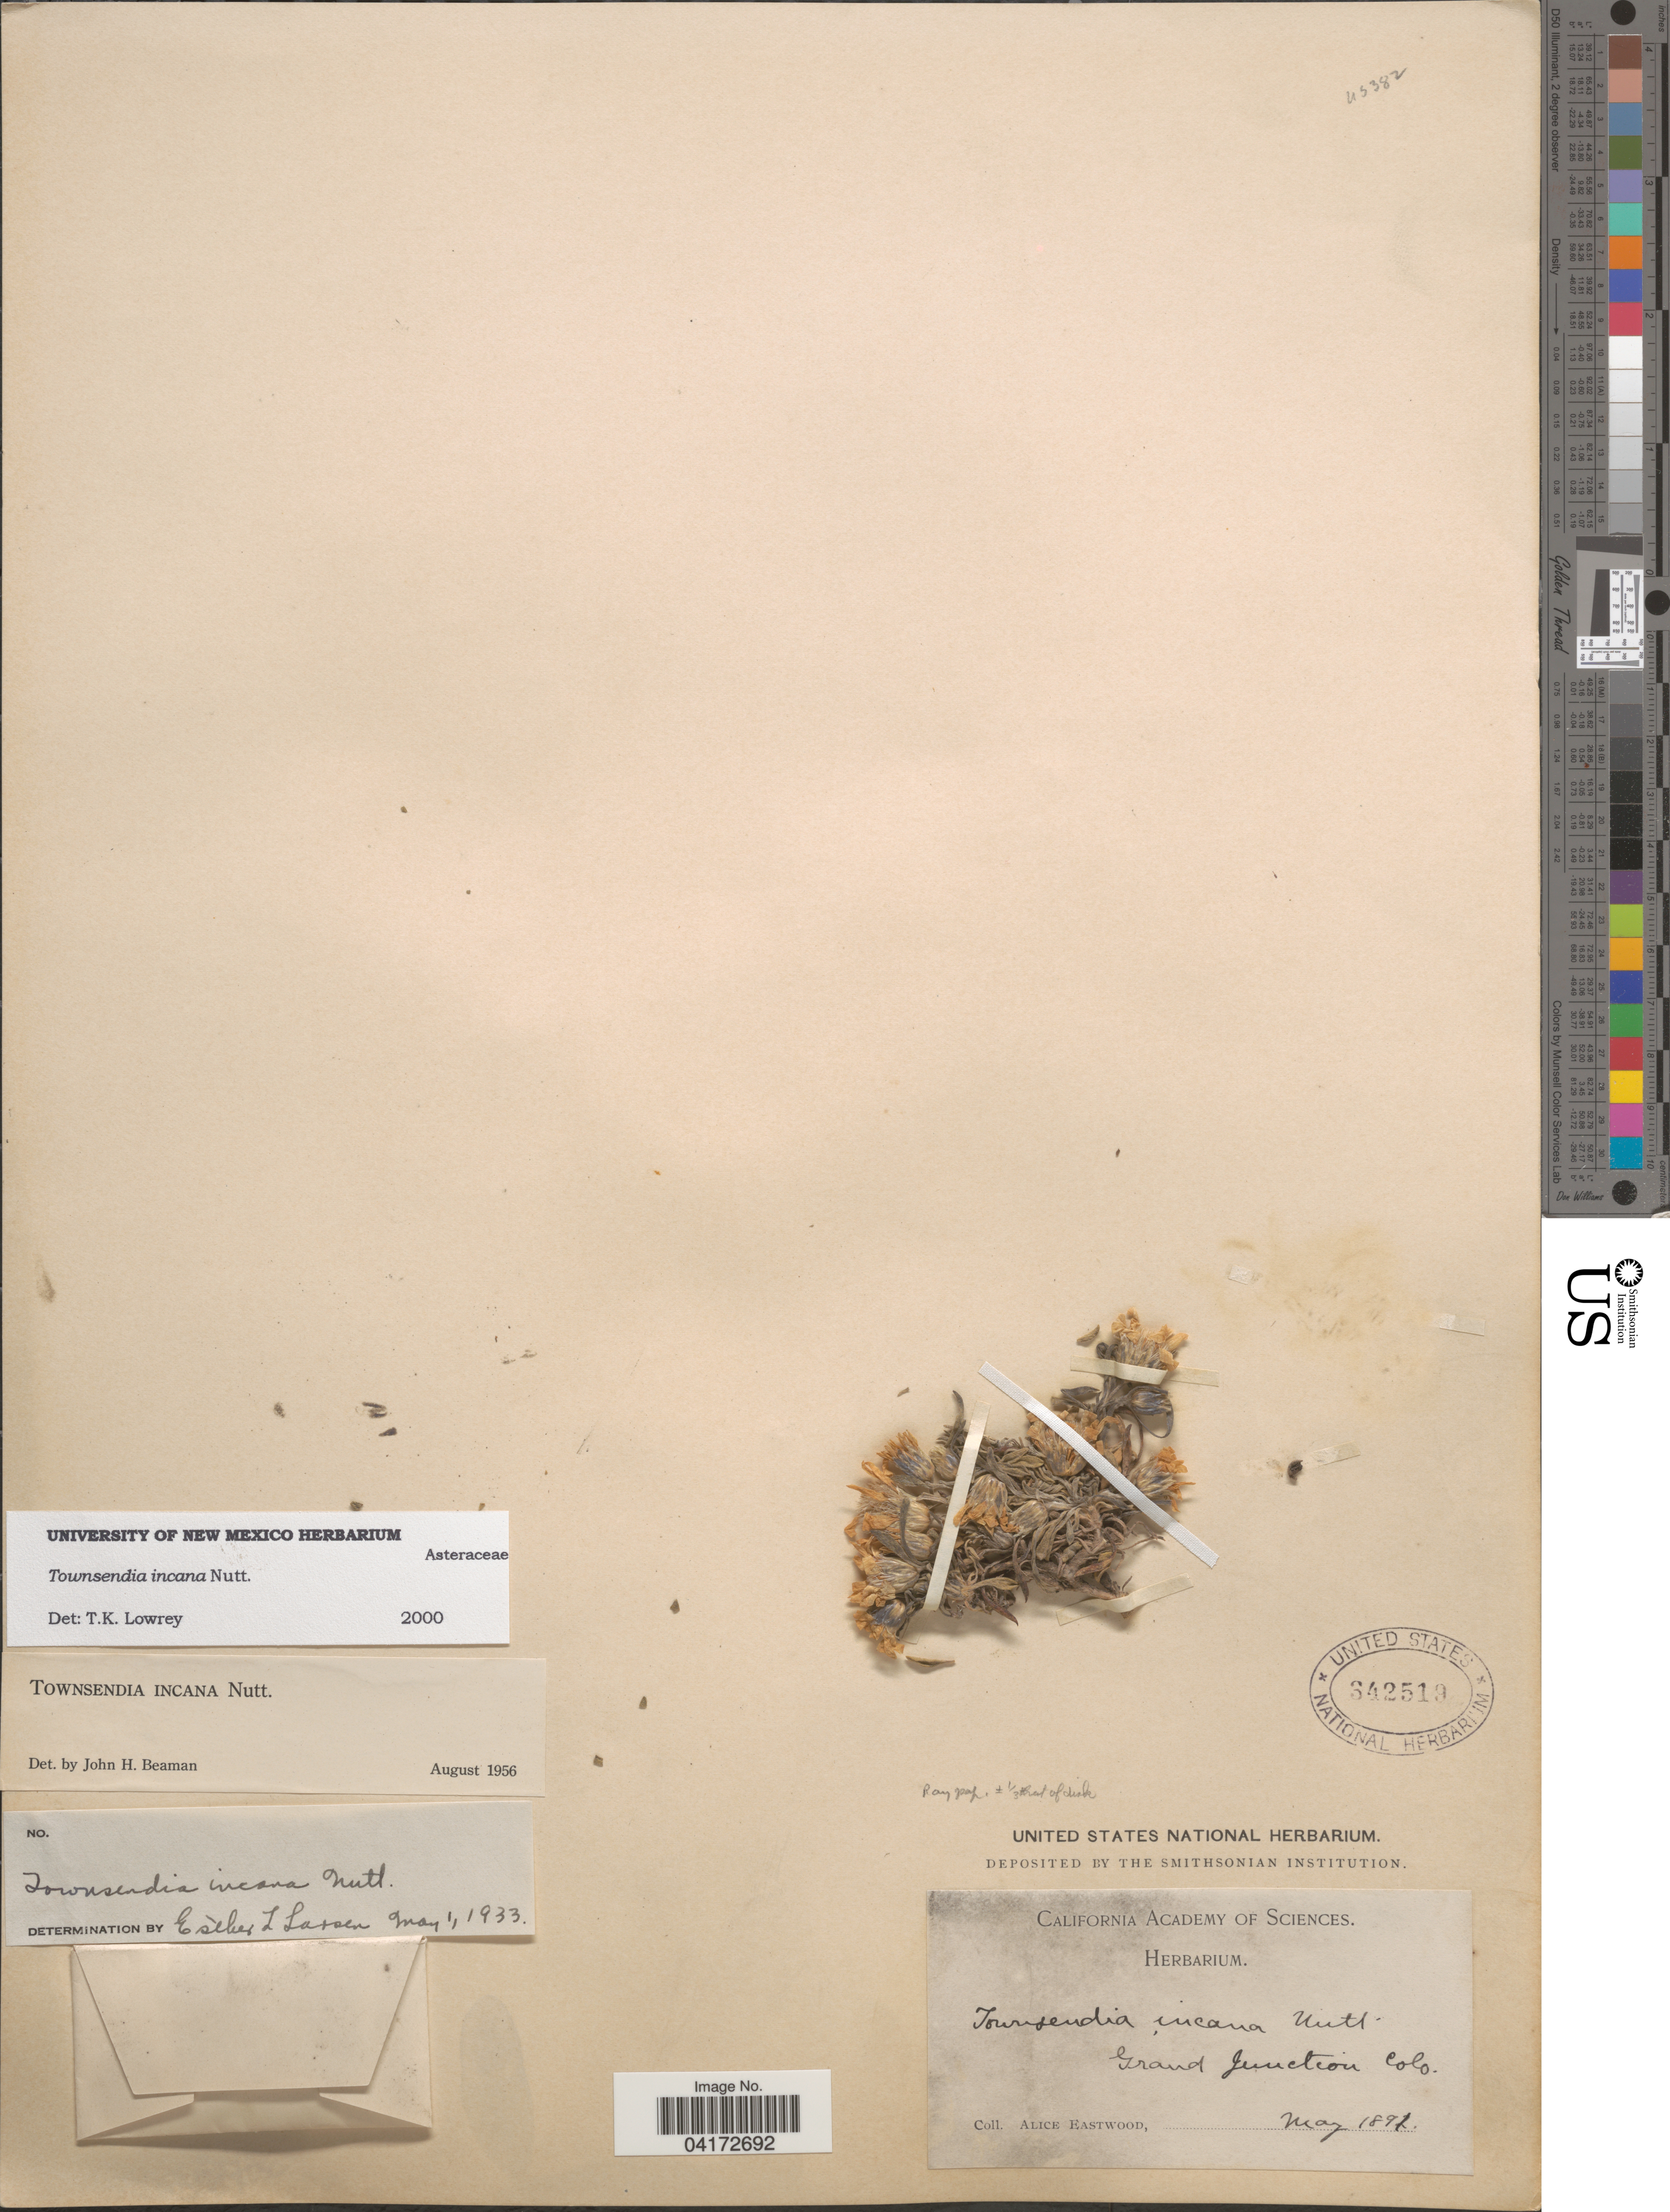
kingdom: Plantae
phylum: Tracheophyta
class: Magnoliopsida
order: Asterales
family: Asteraceae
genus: Townsendia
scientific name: Townsendia incana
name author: Nutt.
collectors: A. Eastwood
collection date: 1891-05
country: United States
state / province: Colorado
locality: Grand Junction.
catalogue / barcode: US 342519